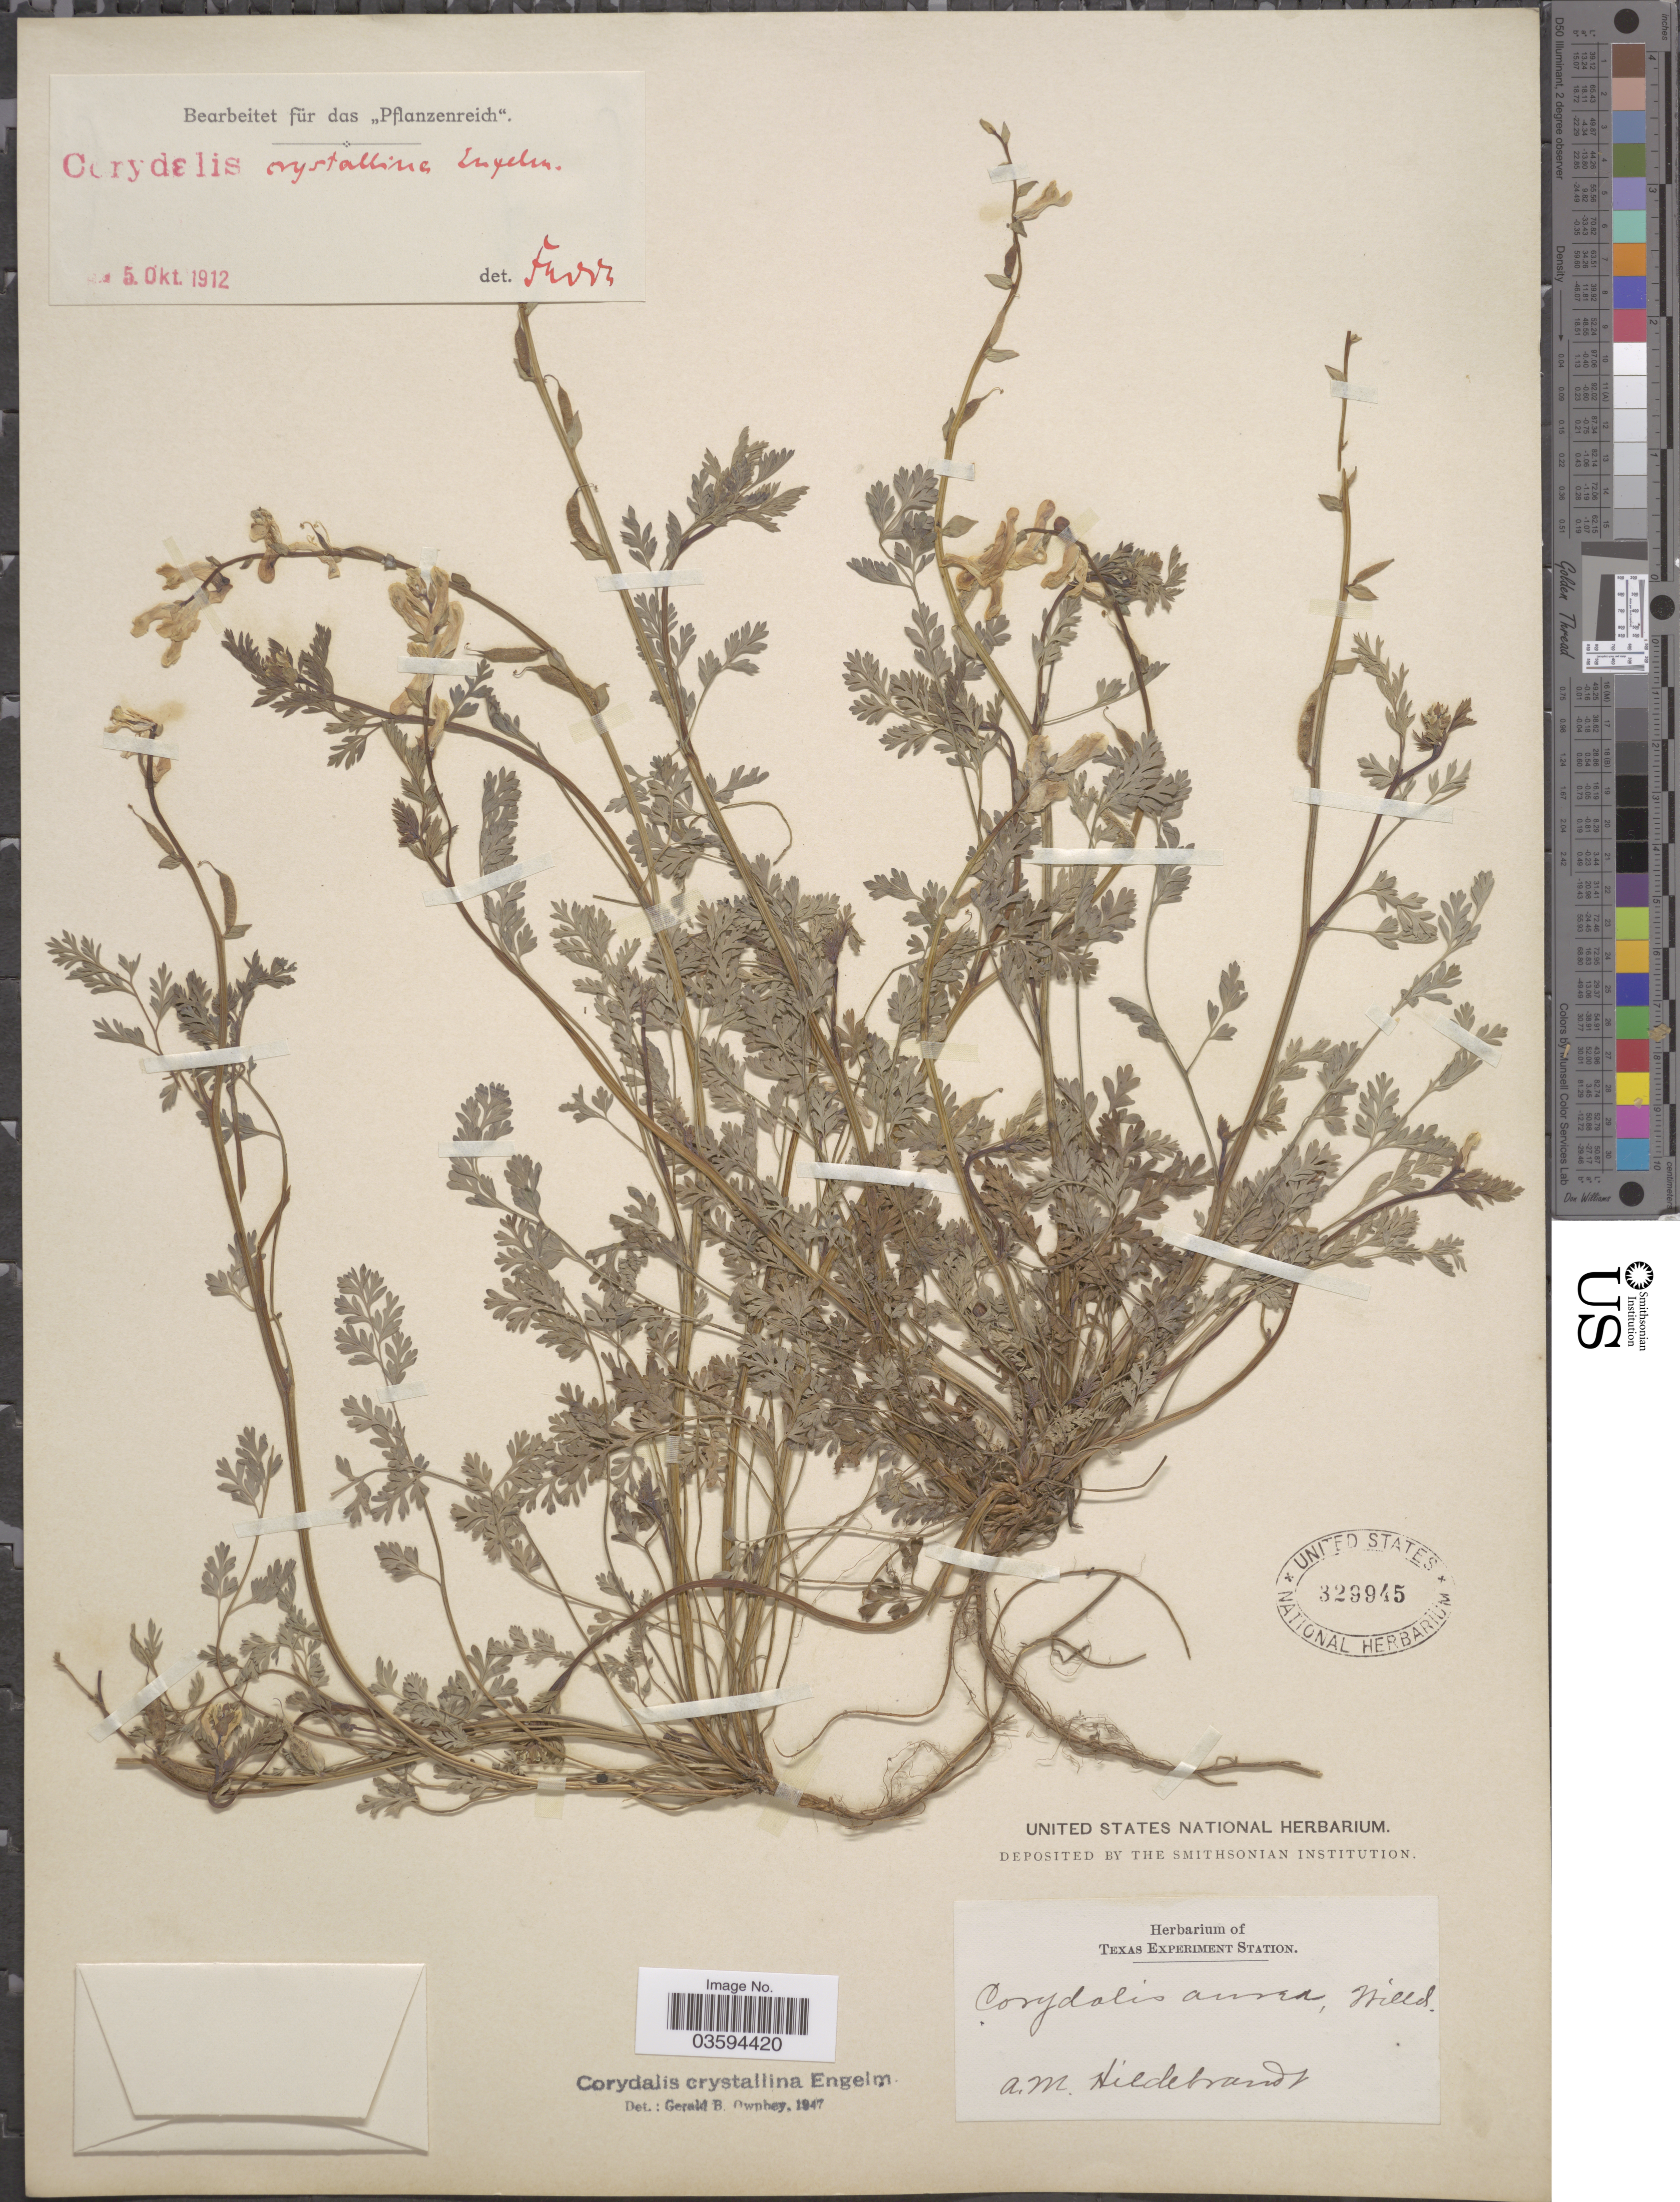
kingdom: Plantae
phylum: Tracheophyta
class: Magnoliopsida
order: Ranunculales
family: Papaveraceae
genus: Corydalis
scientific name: Corydalis crystallina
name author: (Engelm. ex A. Gray) Torr. & A. Gray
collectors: A. Hildebrandt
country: United States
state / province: Texas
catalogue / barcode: US 329945